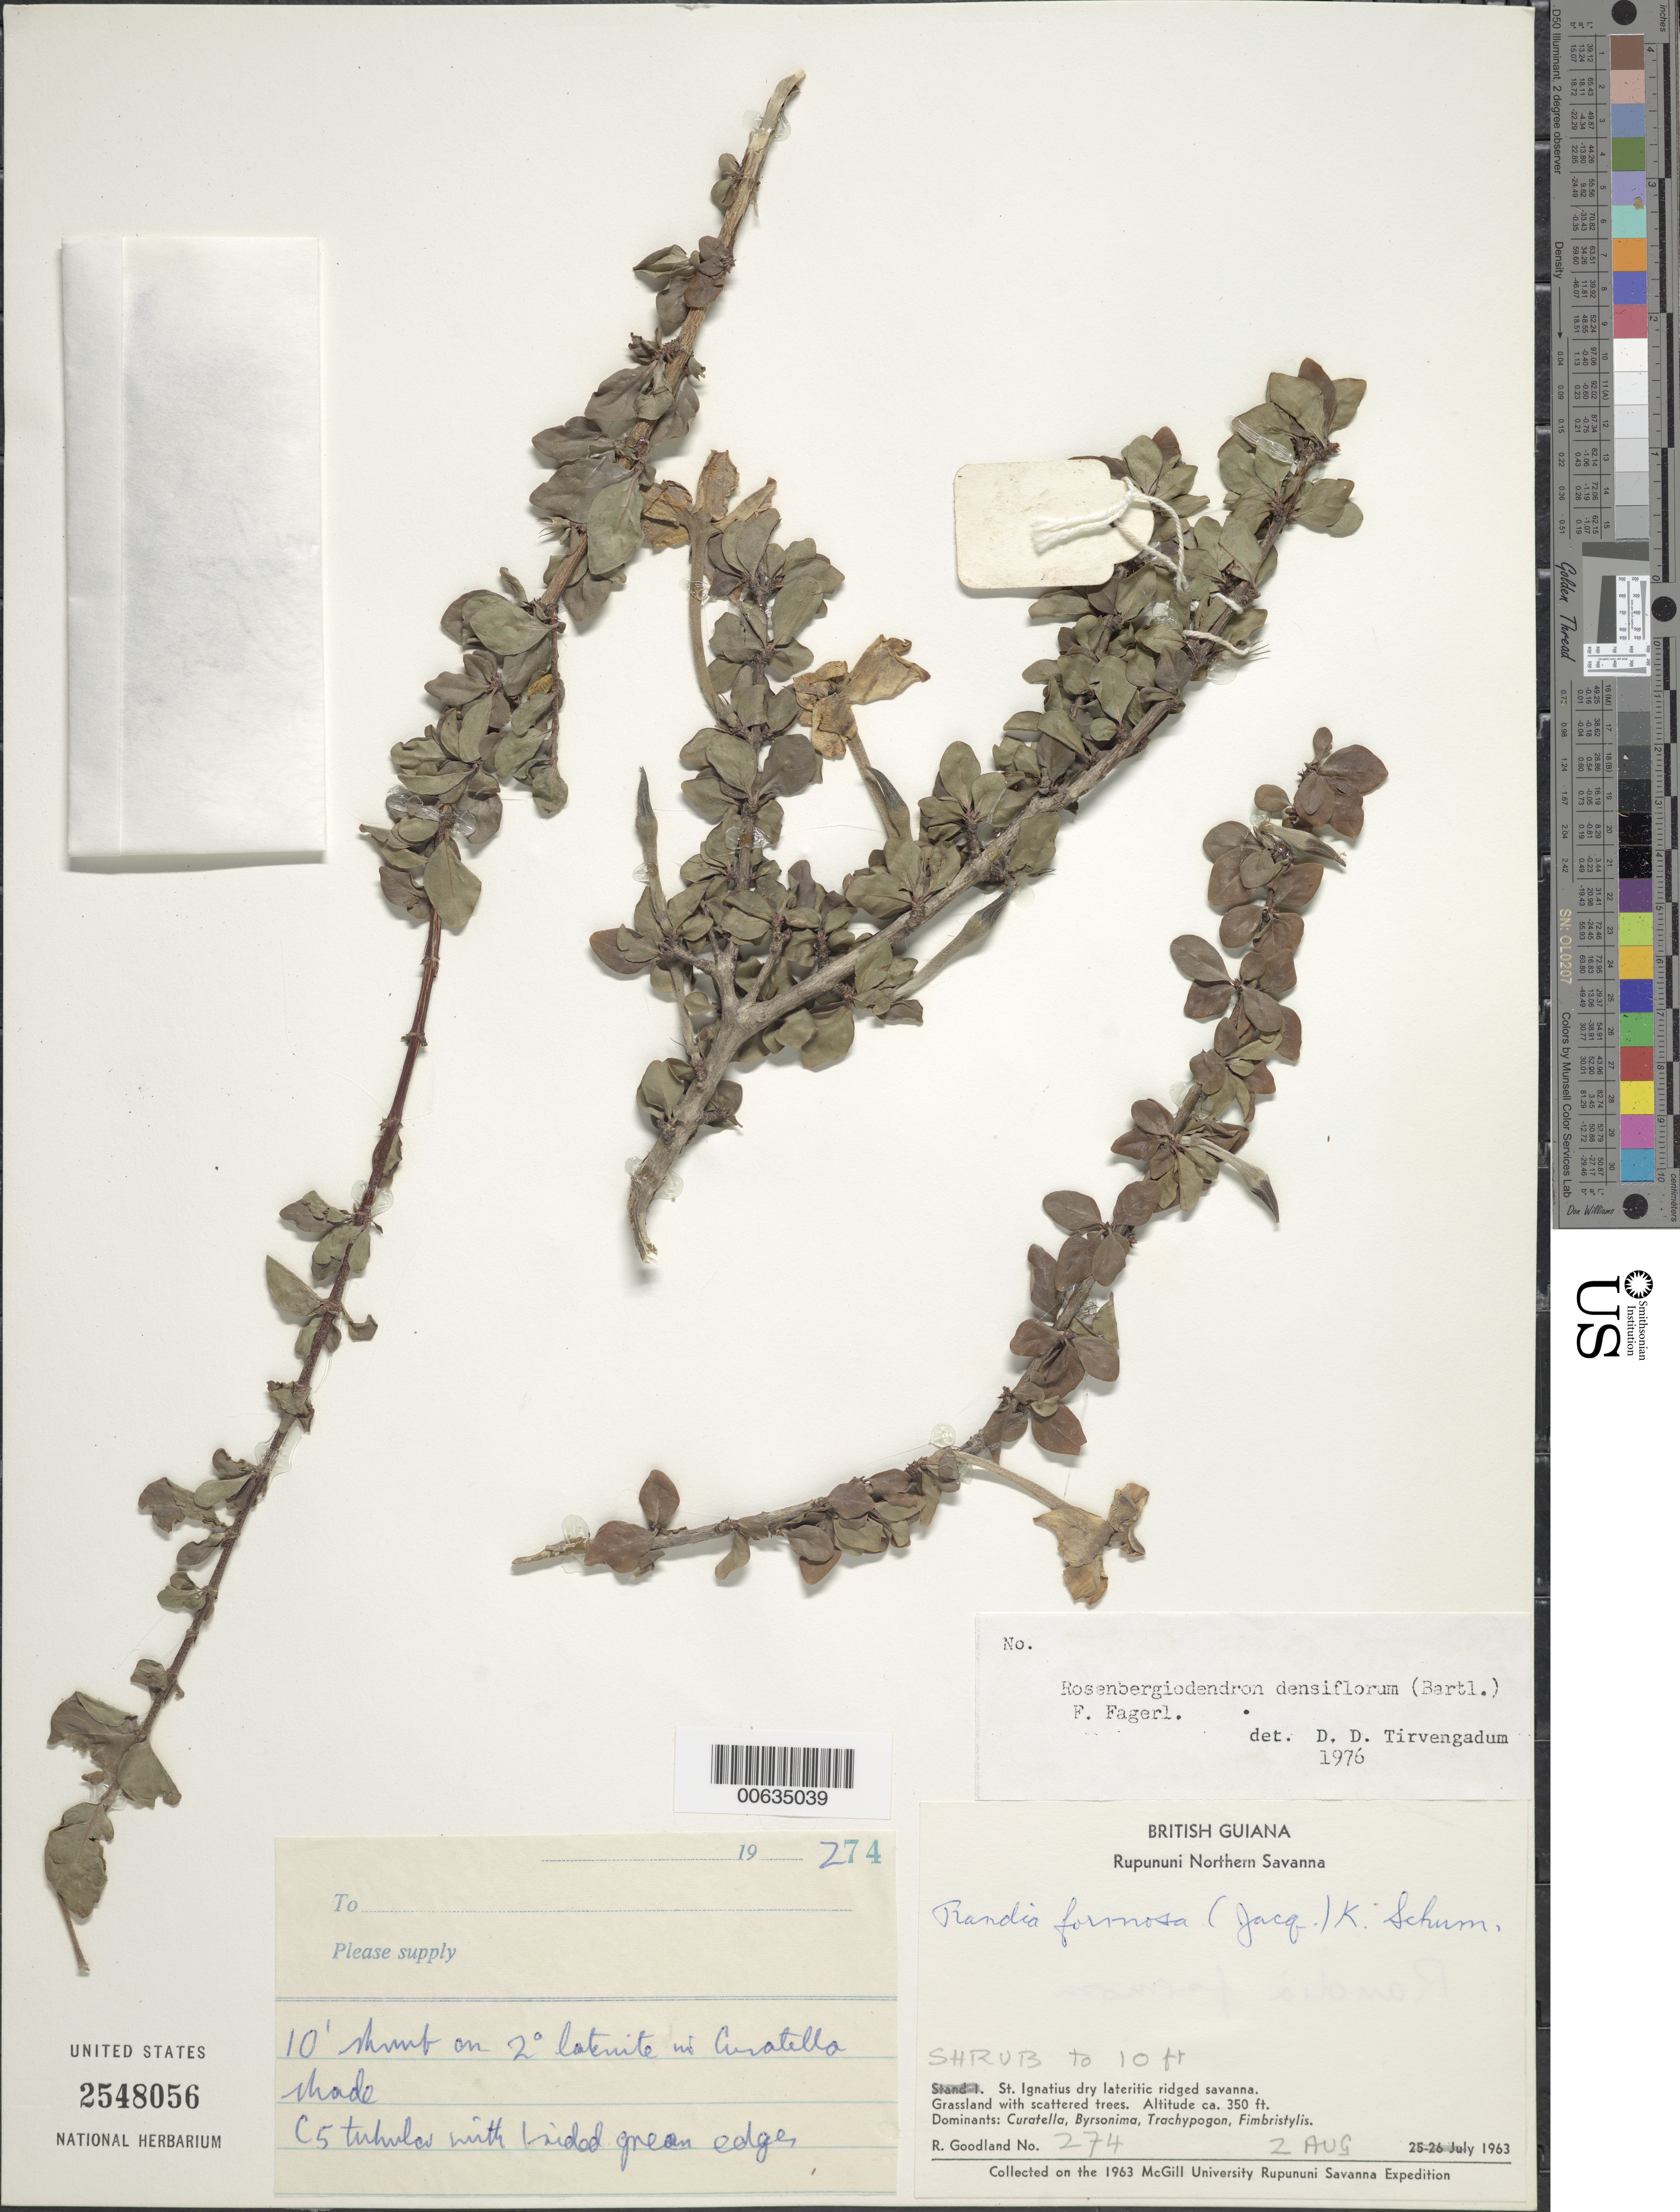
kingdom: Plantae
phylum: Tracheophyta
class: Magnoliopsida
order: Gentianales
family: Rubiaceae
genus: Rosenbergiodendron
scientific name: Rosenbergiodendron densiflorum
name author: (K. Schum.) Fagerl.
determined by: Tirvengadum, D. D.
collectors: R. Goodland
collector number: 274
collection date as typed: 2-Aug-63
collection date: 1963-08-02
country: Guyana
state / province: U. Takutu-U. Essequibo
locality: Rupununi Northern Savanna, St. Ignatius, 2 mi. S of; near Takutu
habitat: Grassland with scattered trees. Dominants: Curatella, Byrsonima, Trachypogon, Fimbristylis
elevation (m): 107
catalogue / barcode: US 2548056